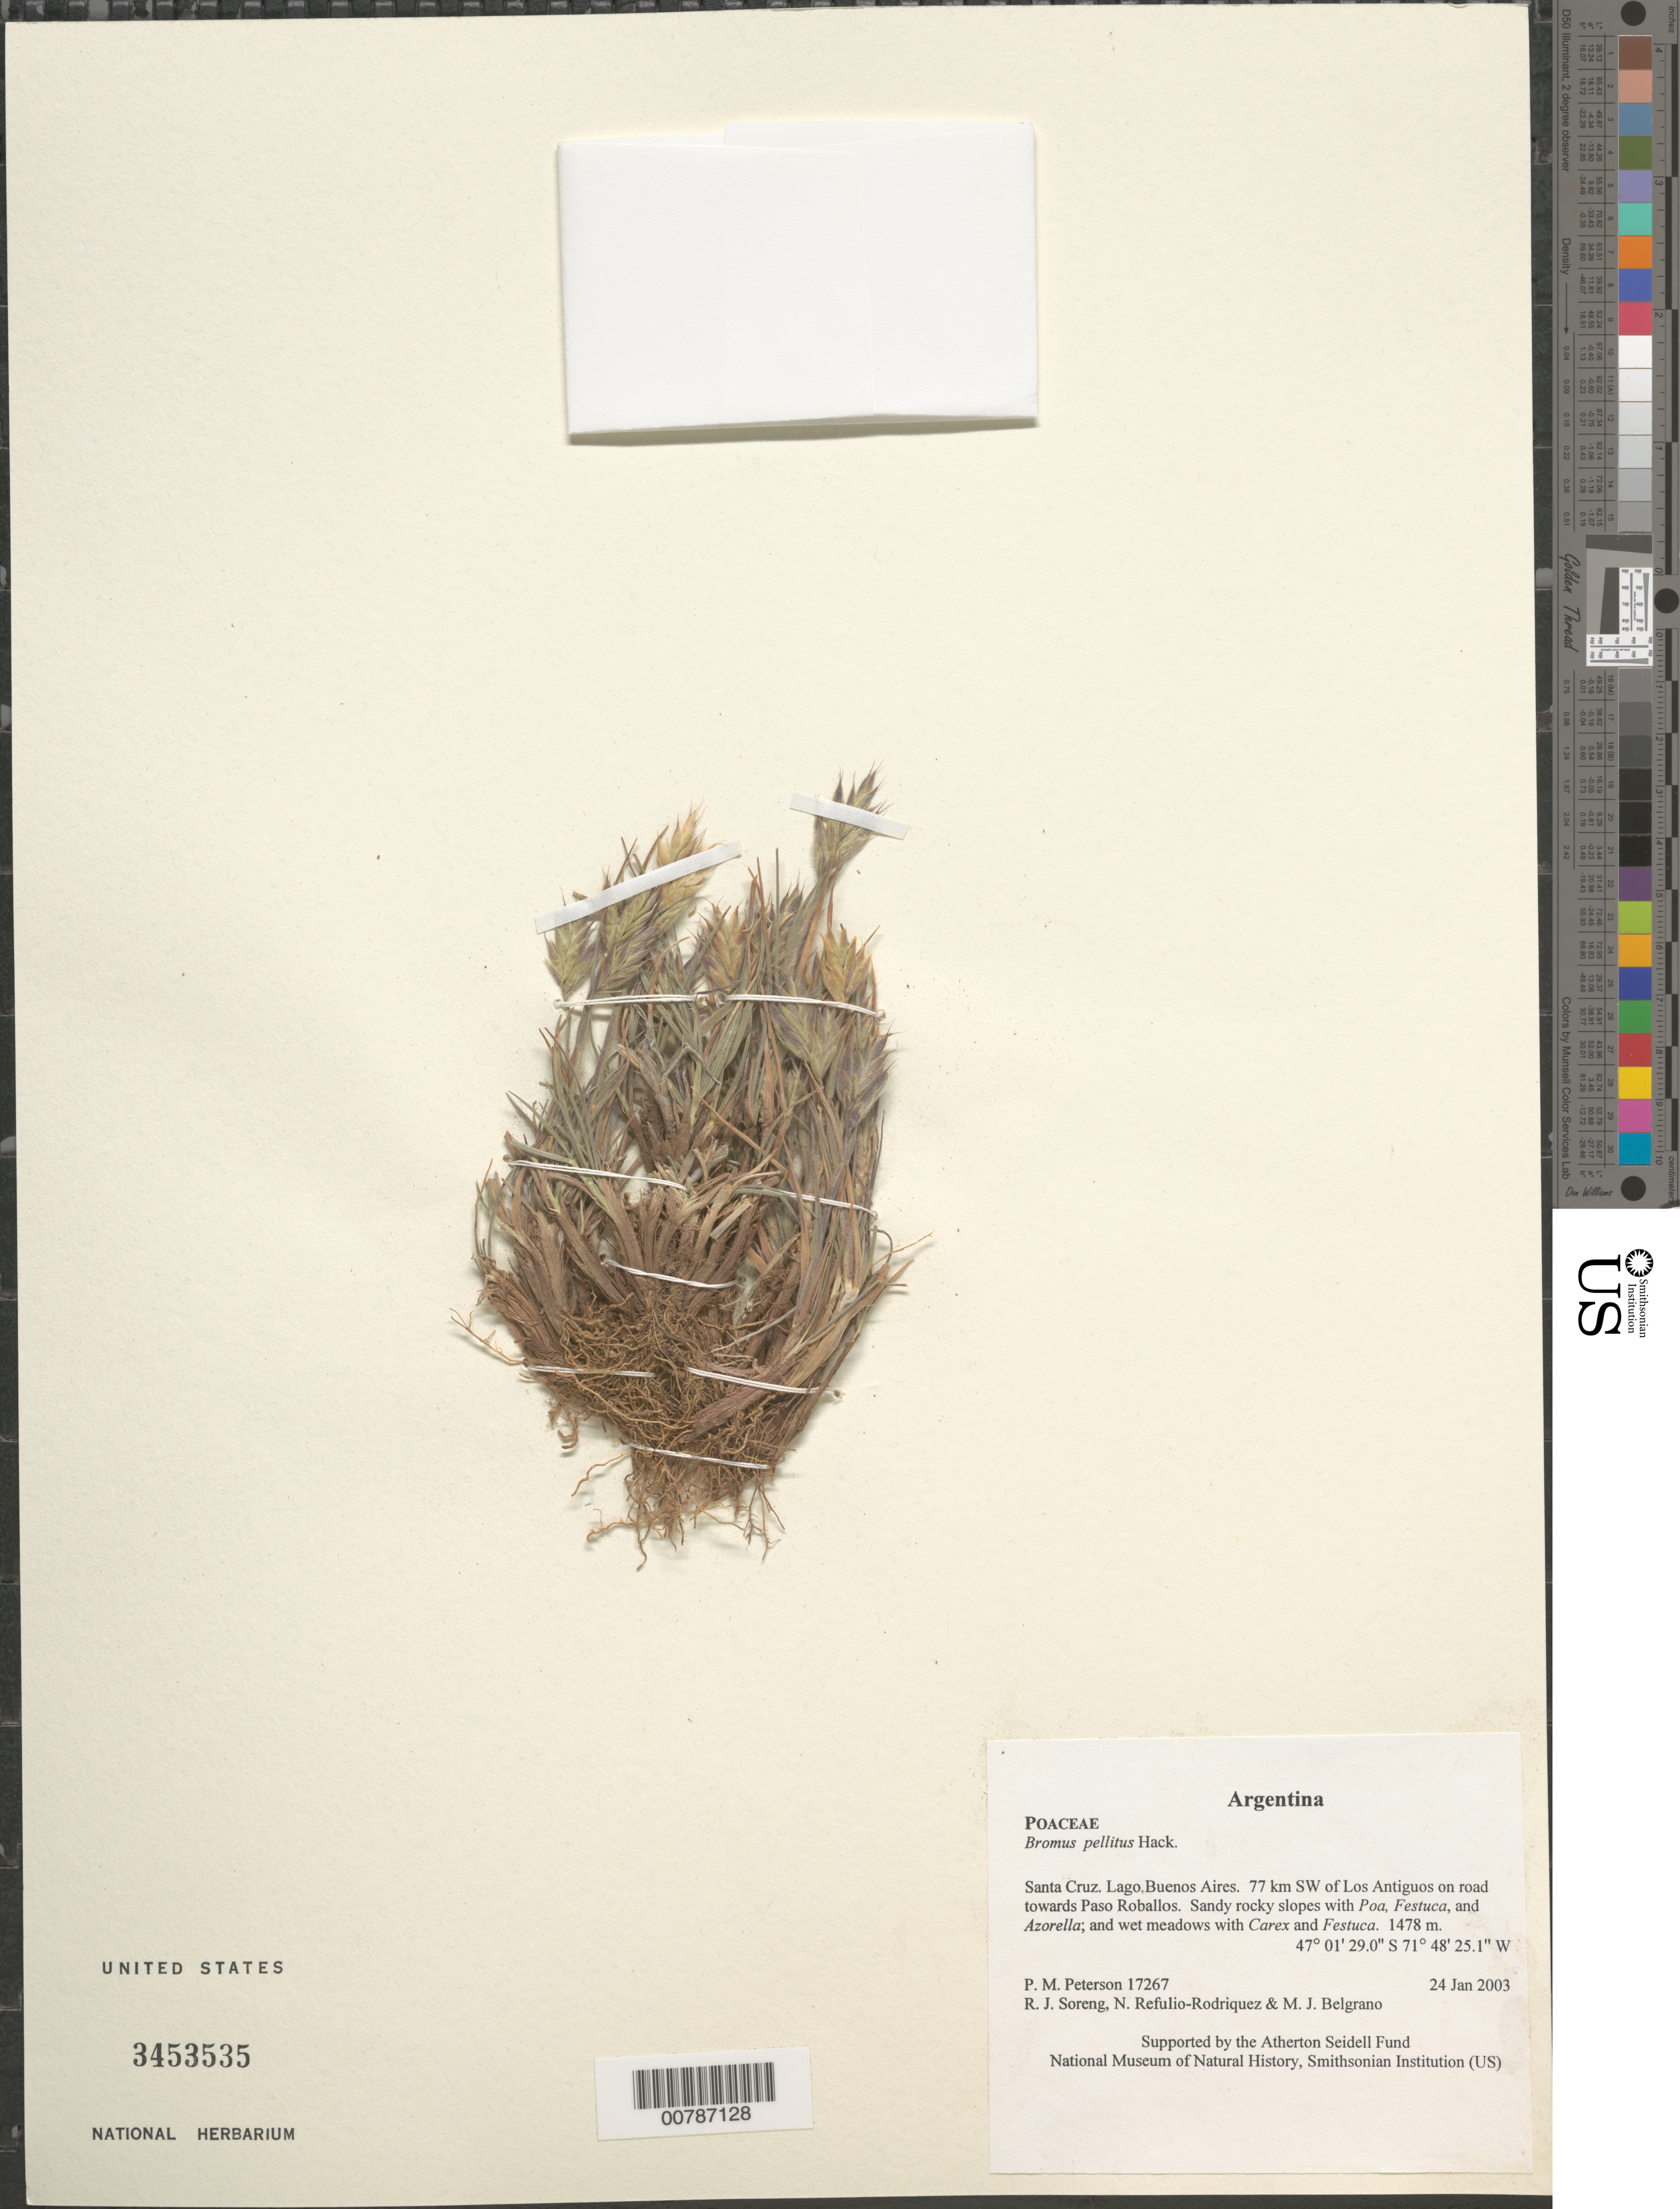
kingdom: Plantae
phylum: Tracheophyta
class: Liliopsida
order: Poales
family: Poaceae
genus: Bromus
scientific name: Bromus pellitus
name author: Hack.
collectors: P. M. Peterson, R. J. Soreng, N. Refulio-Rodríguez & M. Belgrano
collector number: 17267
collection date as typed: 24 Jan 2003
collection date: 2003-01-24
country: Argentina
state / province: Santa Cruz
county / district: Lago Buenos Aires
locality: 77 km SW of Los Antiguos on road towards Paso Roballos. Sandy rocky slopes with Poa, Festuca, and Azorella; and wet meadows with Carex and Festuca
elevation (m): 1478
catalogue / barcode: US 3453535